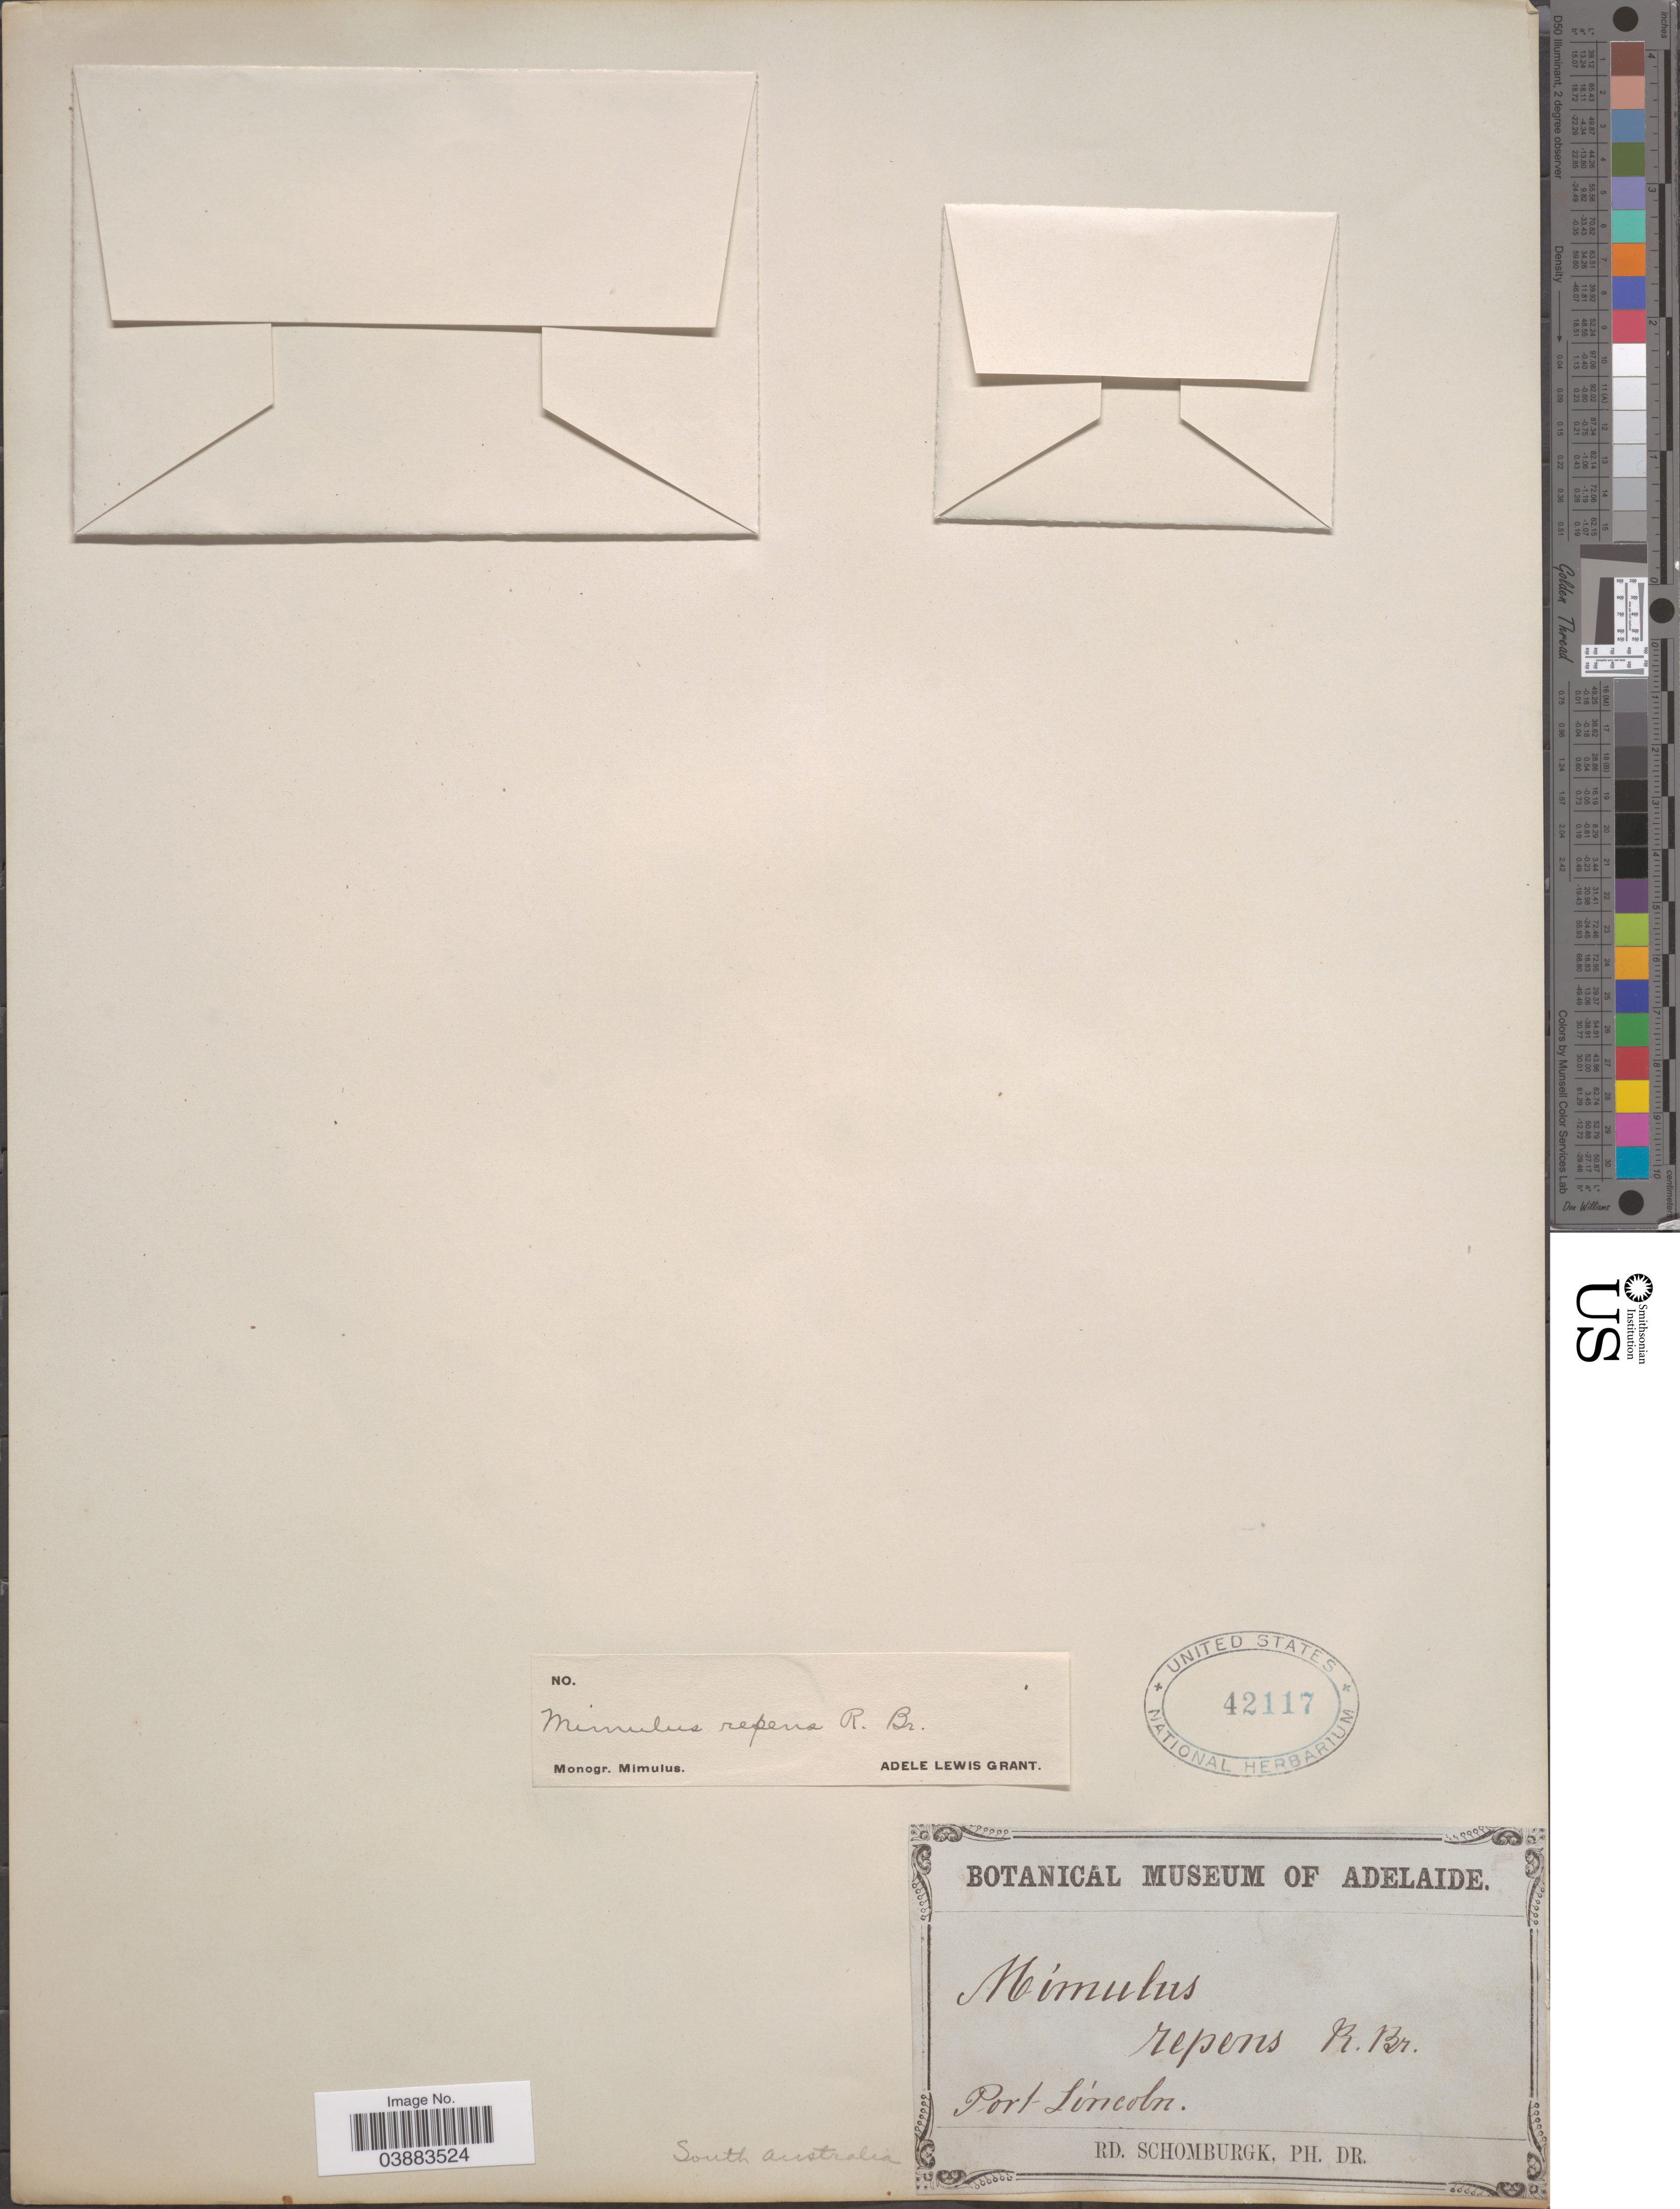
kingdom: Plantae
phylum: Tracheophyta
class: Magnoliopsida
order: Lamiales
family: Phrymaceae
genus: Mimulus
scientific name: Mimulus repens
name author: R. Br.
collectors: M. R. Schomburgk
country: Australia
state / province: South Australia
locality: Port Lincoln.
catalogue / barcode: US 42117